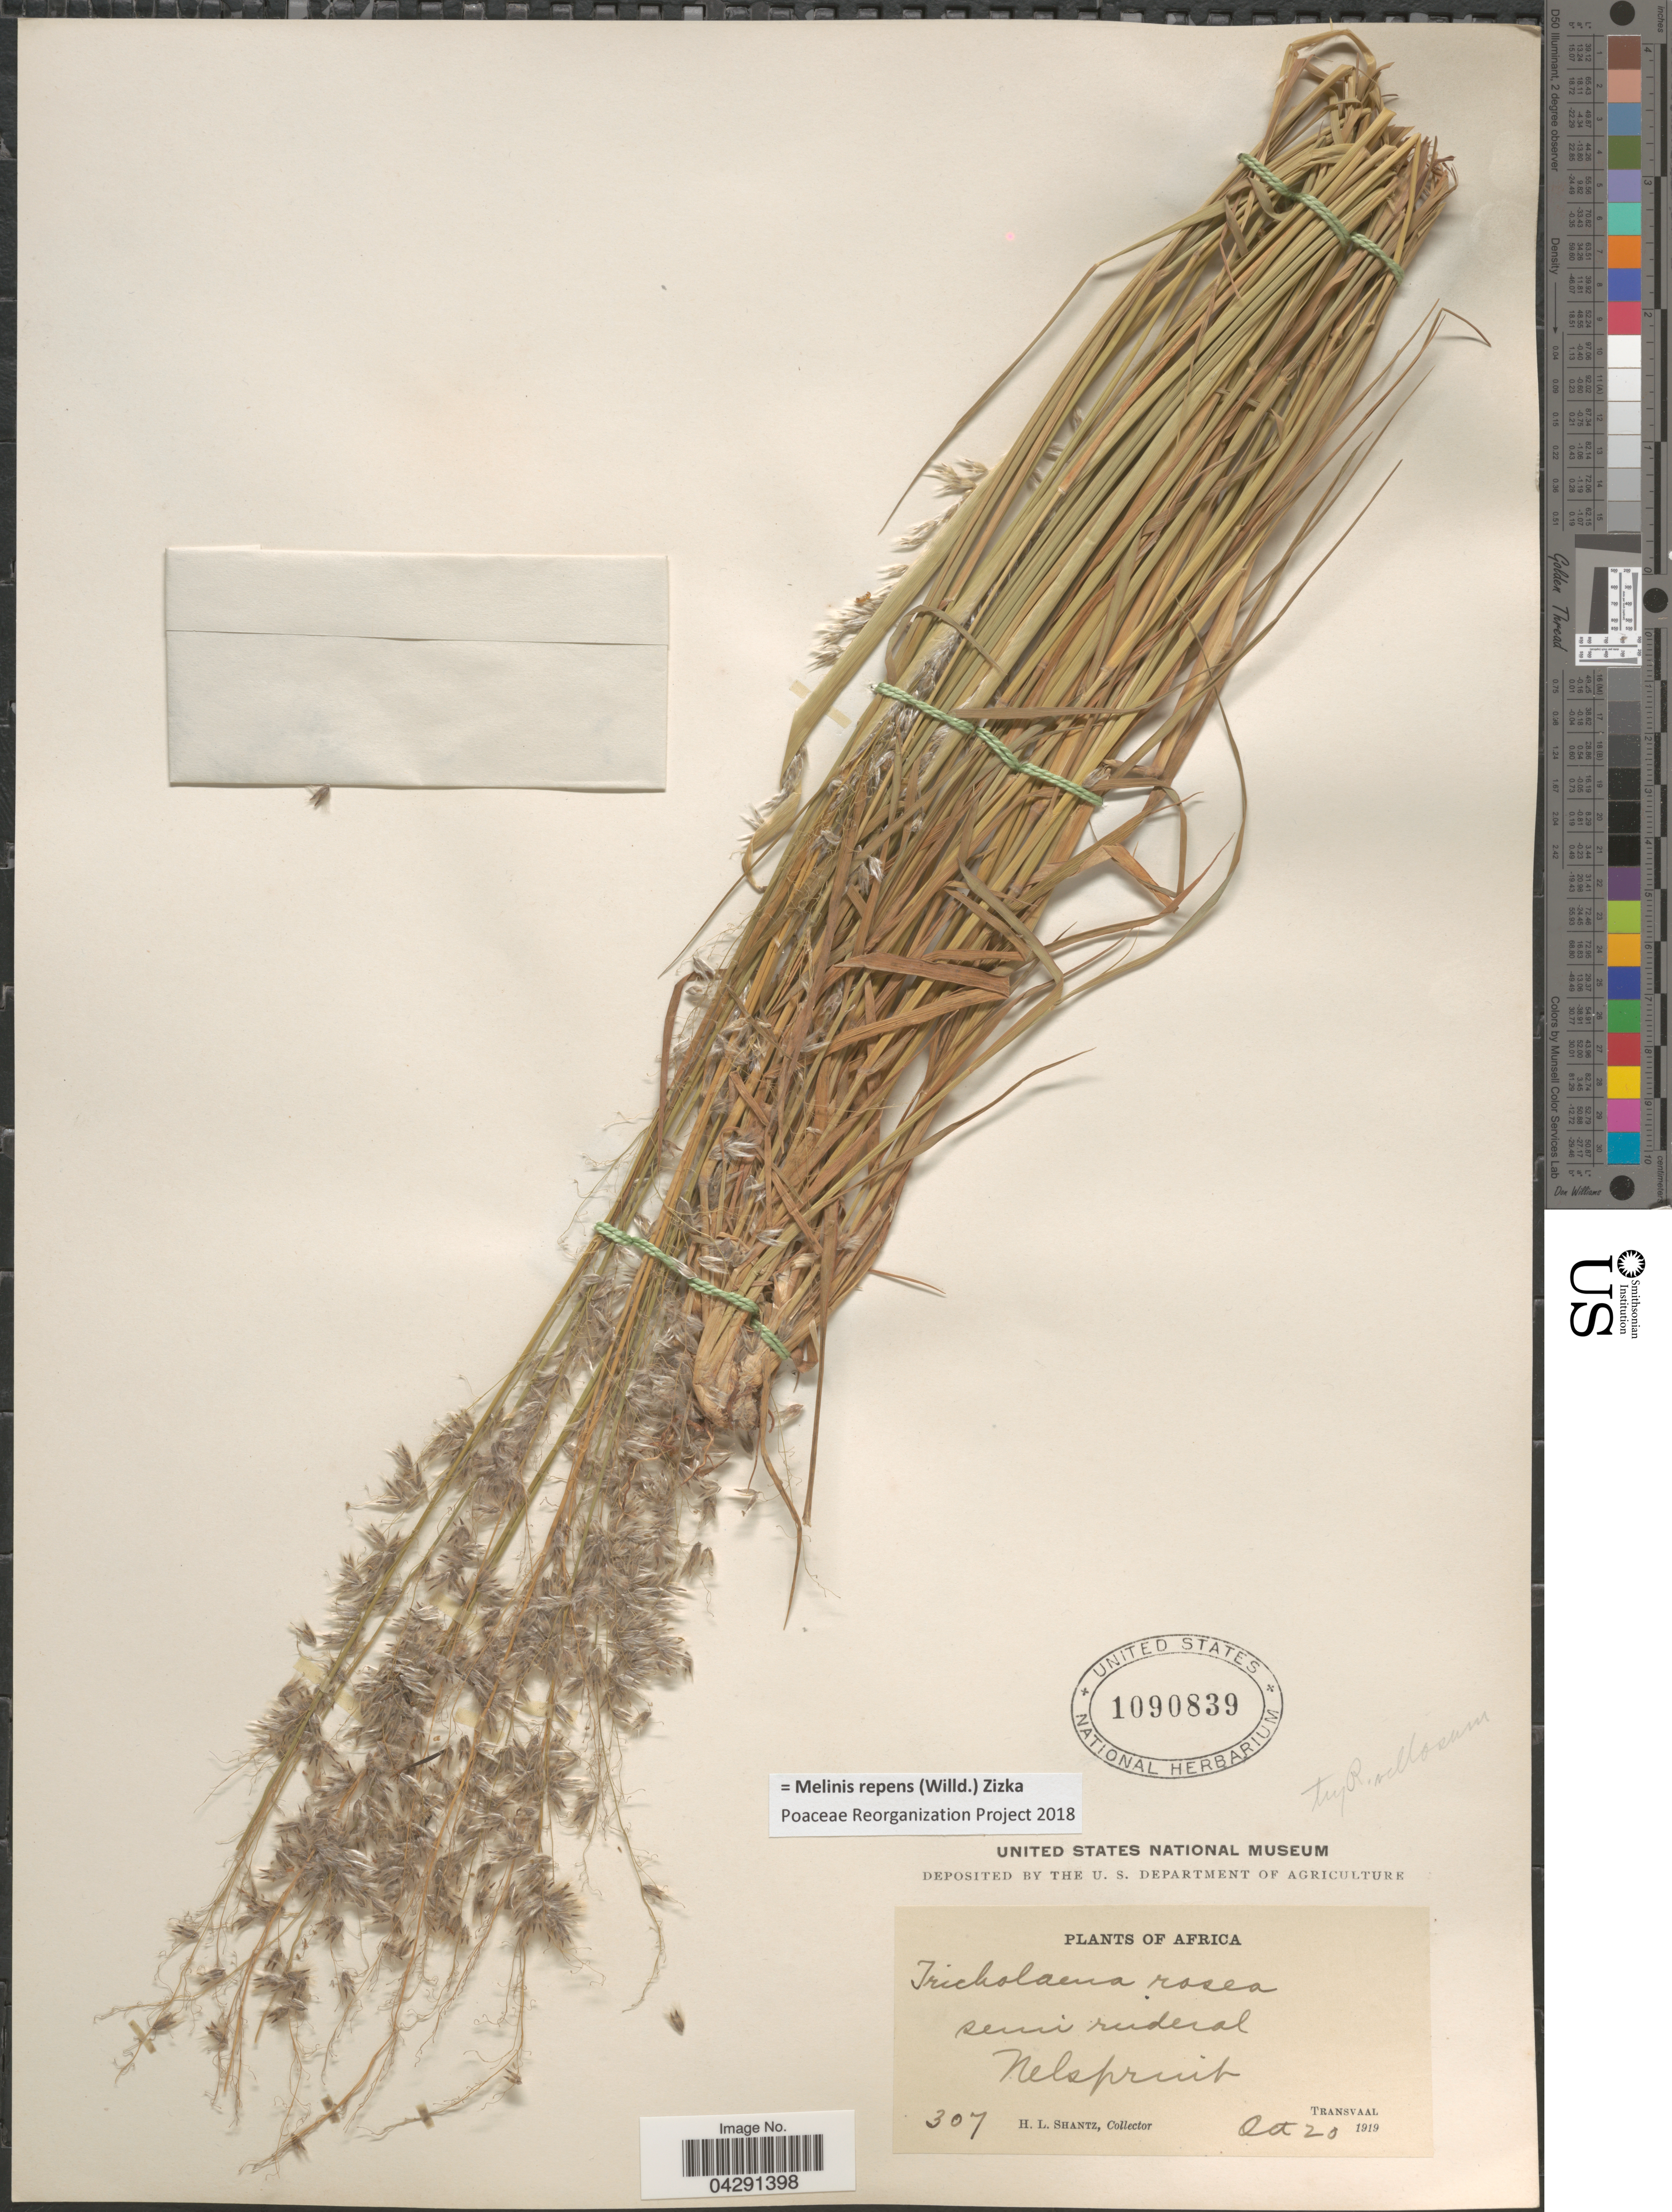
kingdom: Plantae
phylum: Tracheophyta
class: Liliopsida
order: Poales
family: Poaceae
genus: Melinis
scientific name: Melinis repens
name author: (Willd.) Zizka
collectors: H. Shantz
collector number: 307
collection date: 1919-10-20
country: South Africa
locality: Semi ruderal Nelspruit. Transvaal.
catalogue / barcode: US 1090839